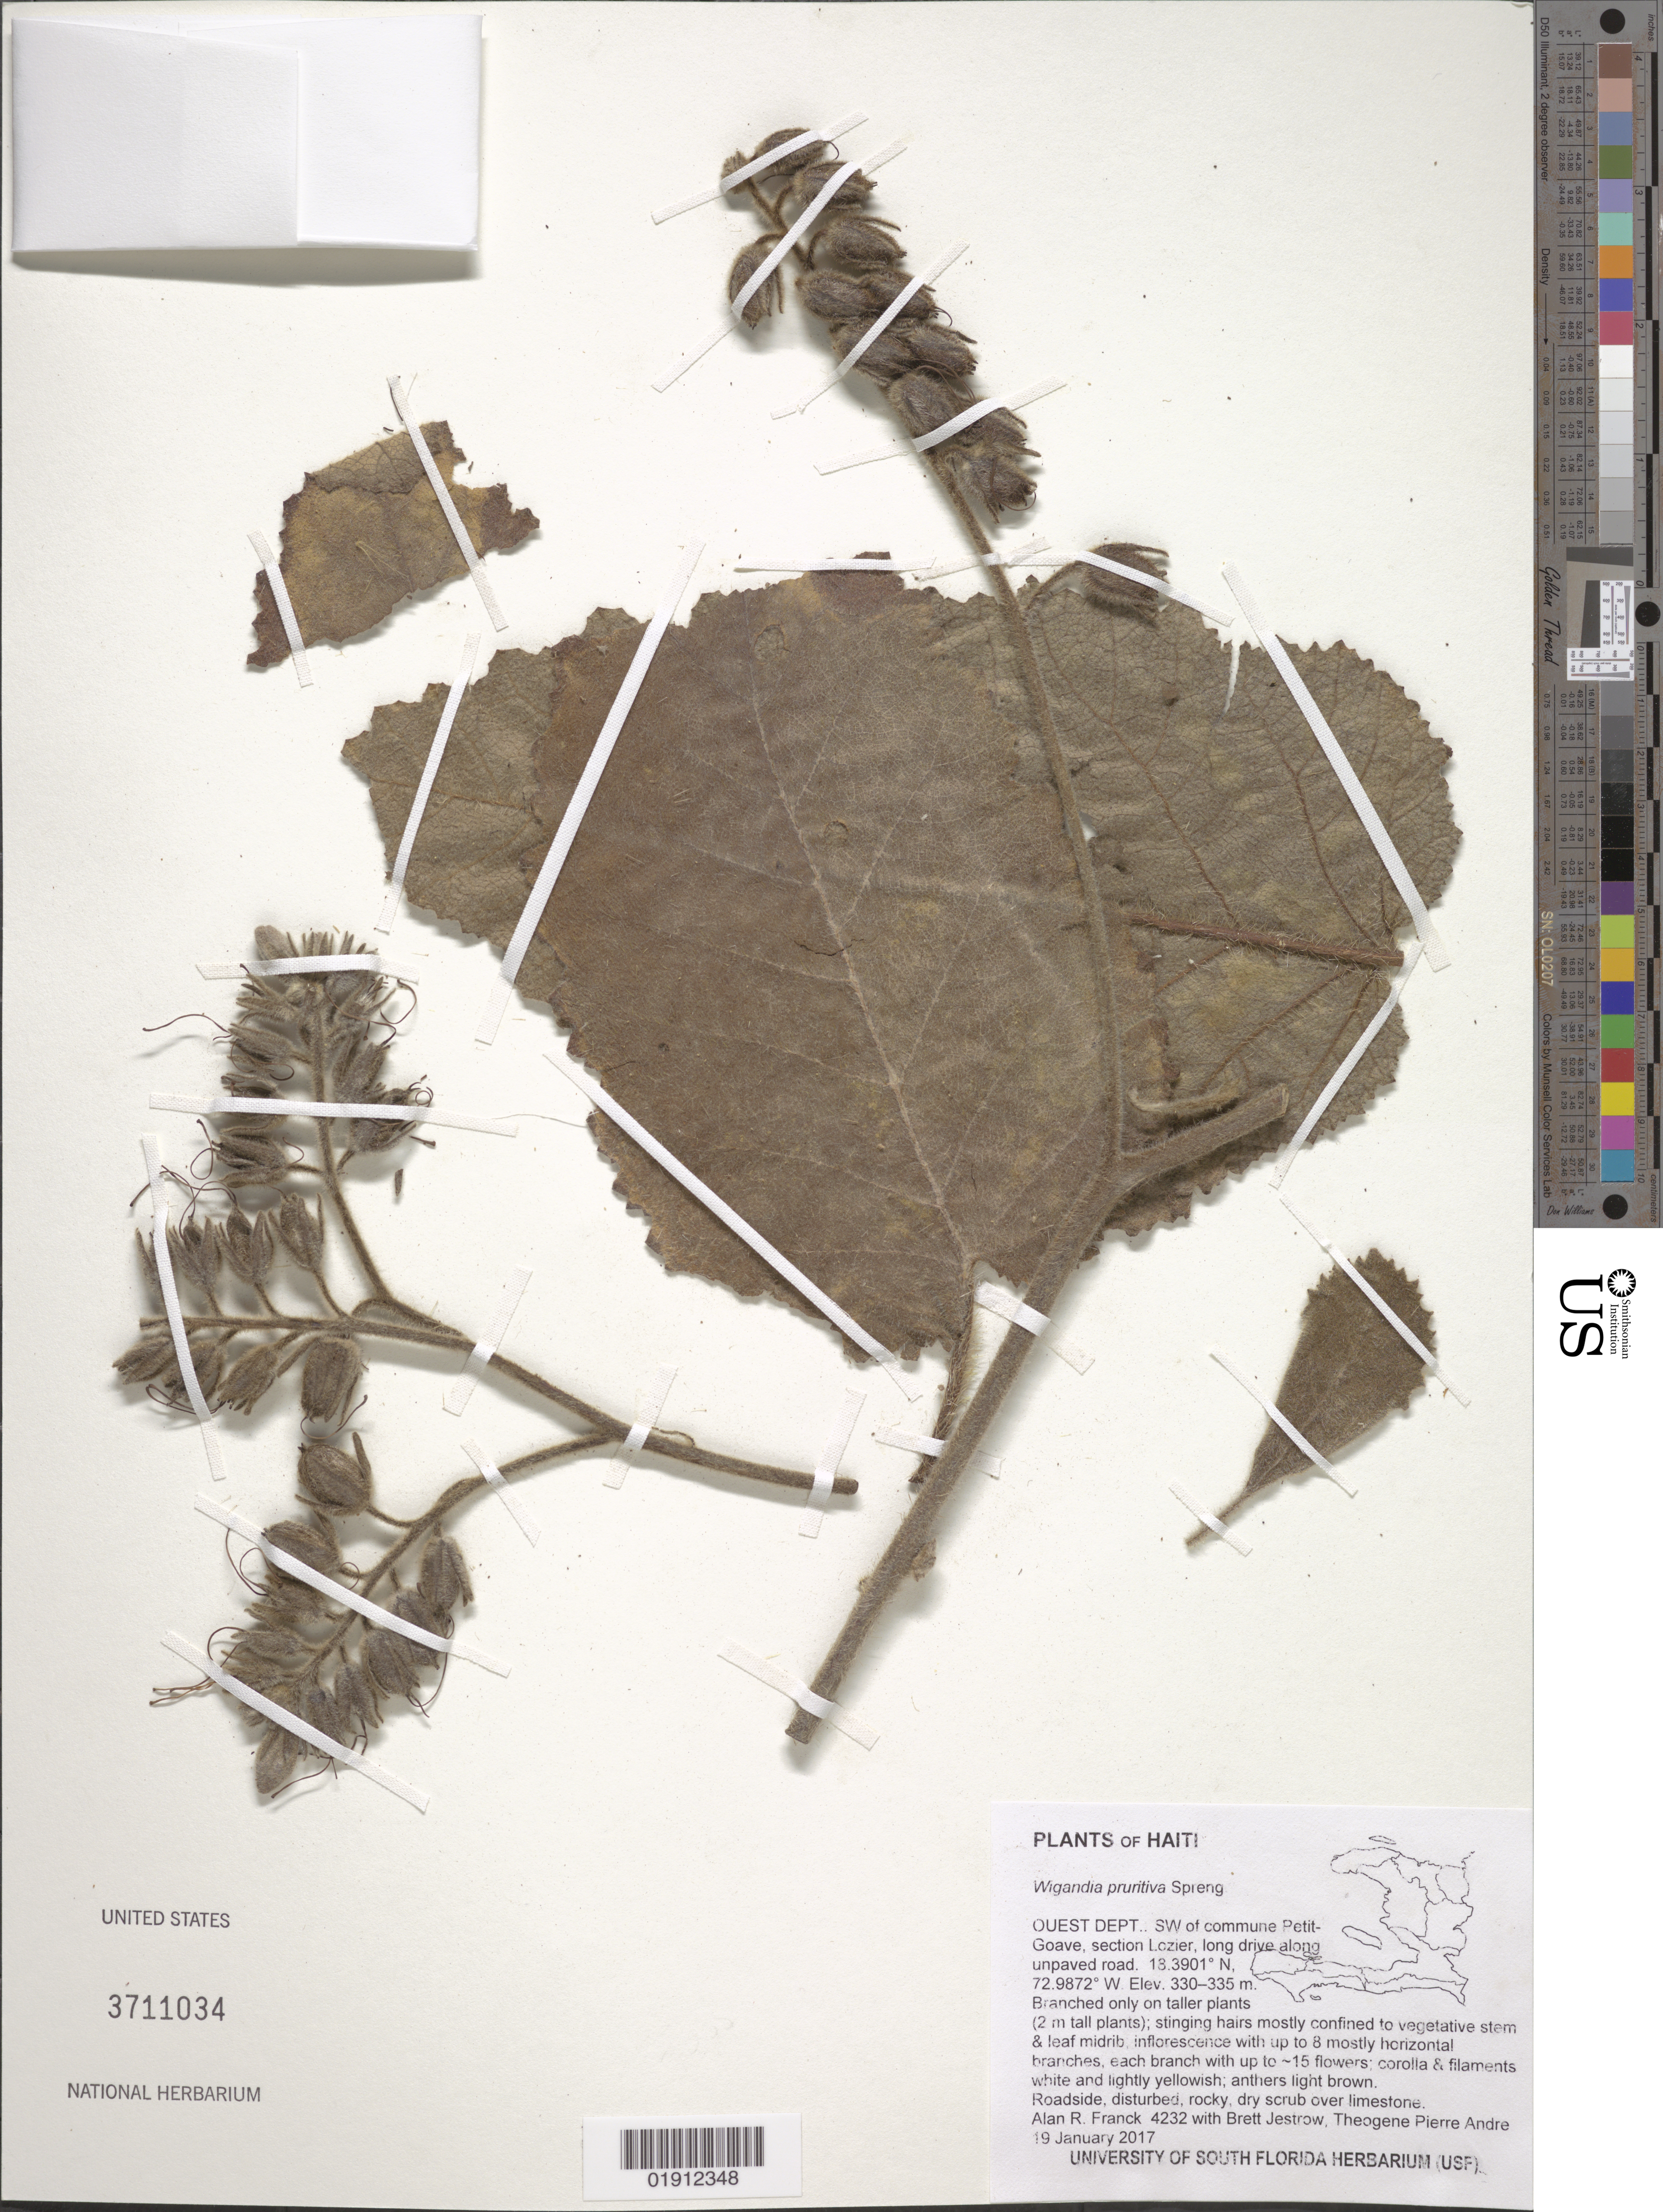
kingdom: Plantae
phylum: Tracheophyta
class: Magnoliopsida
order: Boraginales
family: Namaceae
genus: Wigandia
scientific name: Wigandia pruritiva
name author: Spreng.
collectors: A. R. Franck, B. Jestrow & T. Andre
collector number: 4232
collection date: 2017-01-19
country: Haiti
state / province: Ouest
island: Hispaniola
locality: SW of commune Petit-Goave, section Lozier, long drive along unpaved road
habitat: Roadside, disturbed, rocky dry scrub over limestone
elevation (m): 330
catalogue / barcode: US 3711034